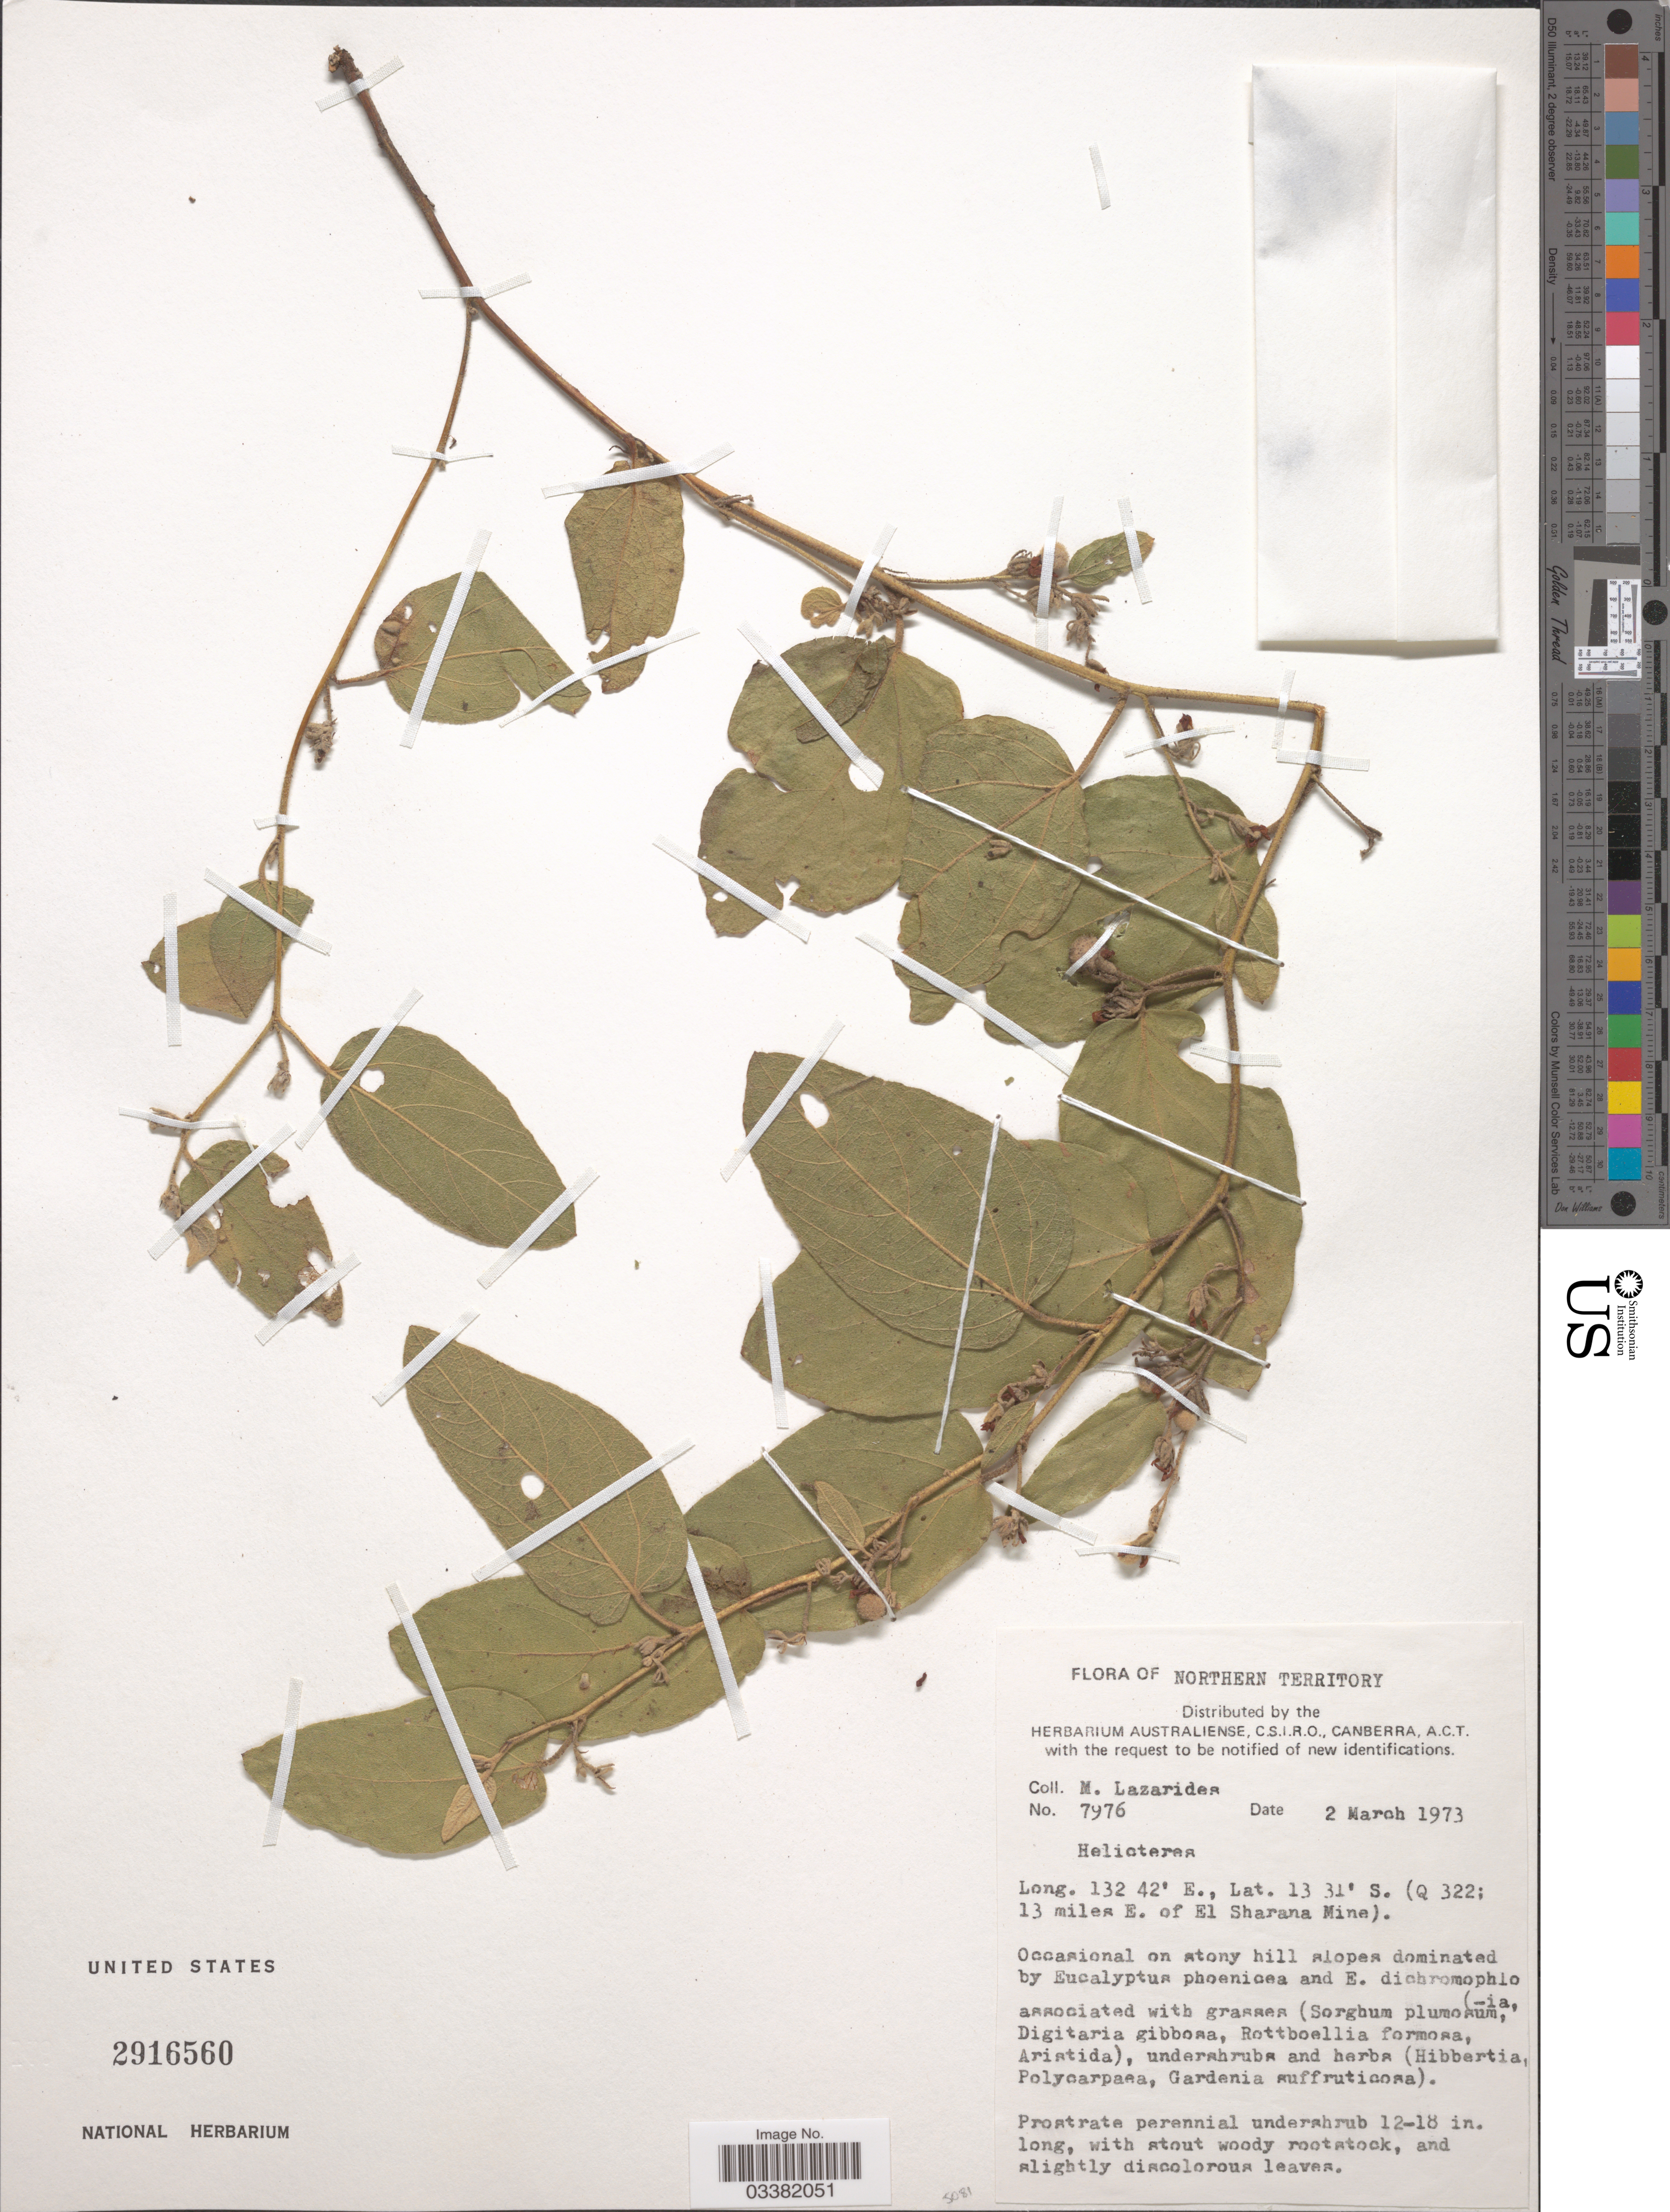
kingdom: Plantae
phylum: Tracheophyta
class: Magnoliopsida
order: Malvales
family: Malvaceae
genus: Helicteres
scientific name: Helicteres serpens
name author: Cowie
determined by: Dorr, L. J., (BOT), Smithsonian Institution - National Museum of Natural History (UNITED STATES)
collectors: M. Lazarides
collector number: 7976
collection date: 1973-03-02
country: Australia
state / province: Northern Territory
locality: (Q 322; 13 miles E. of El Sharana Mine).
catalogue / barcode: US 2916560